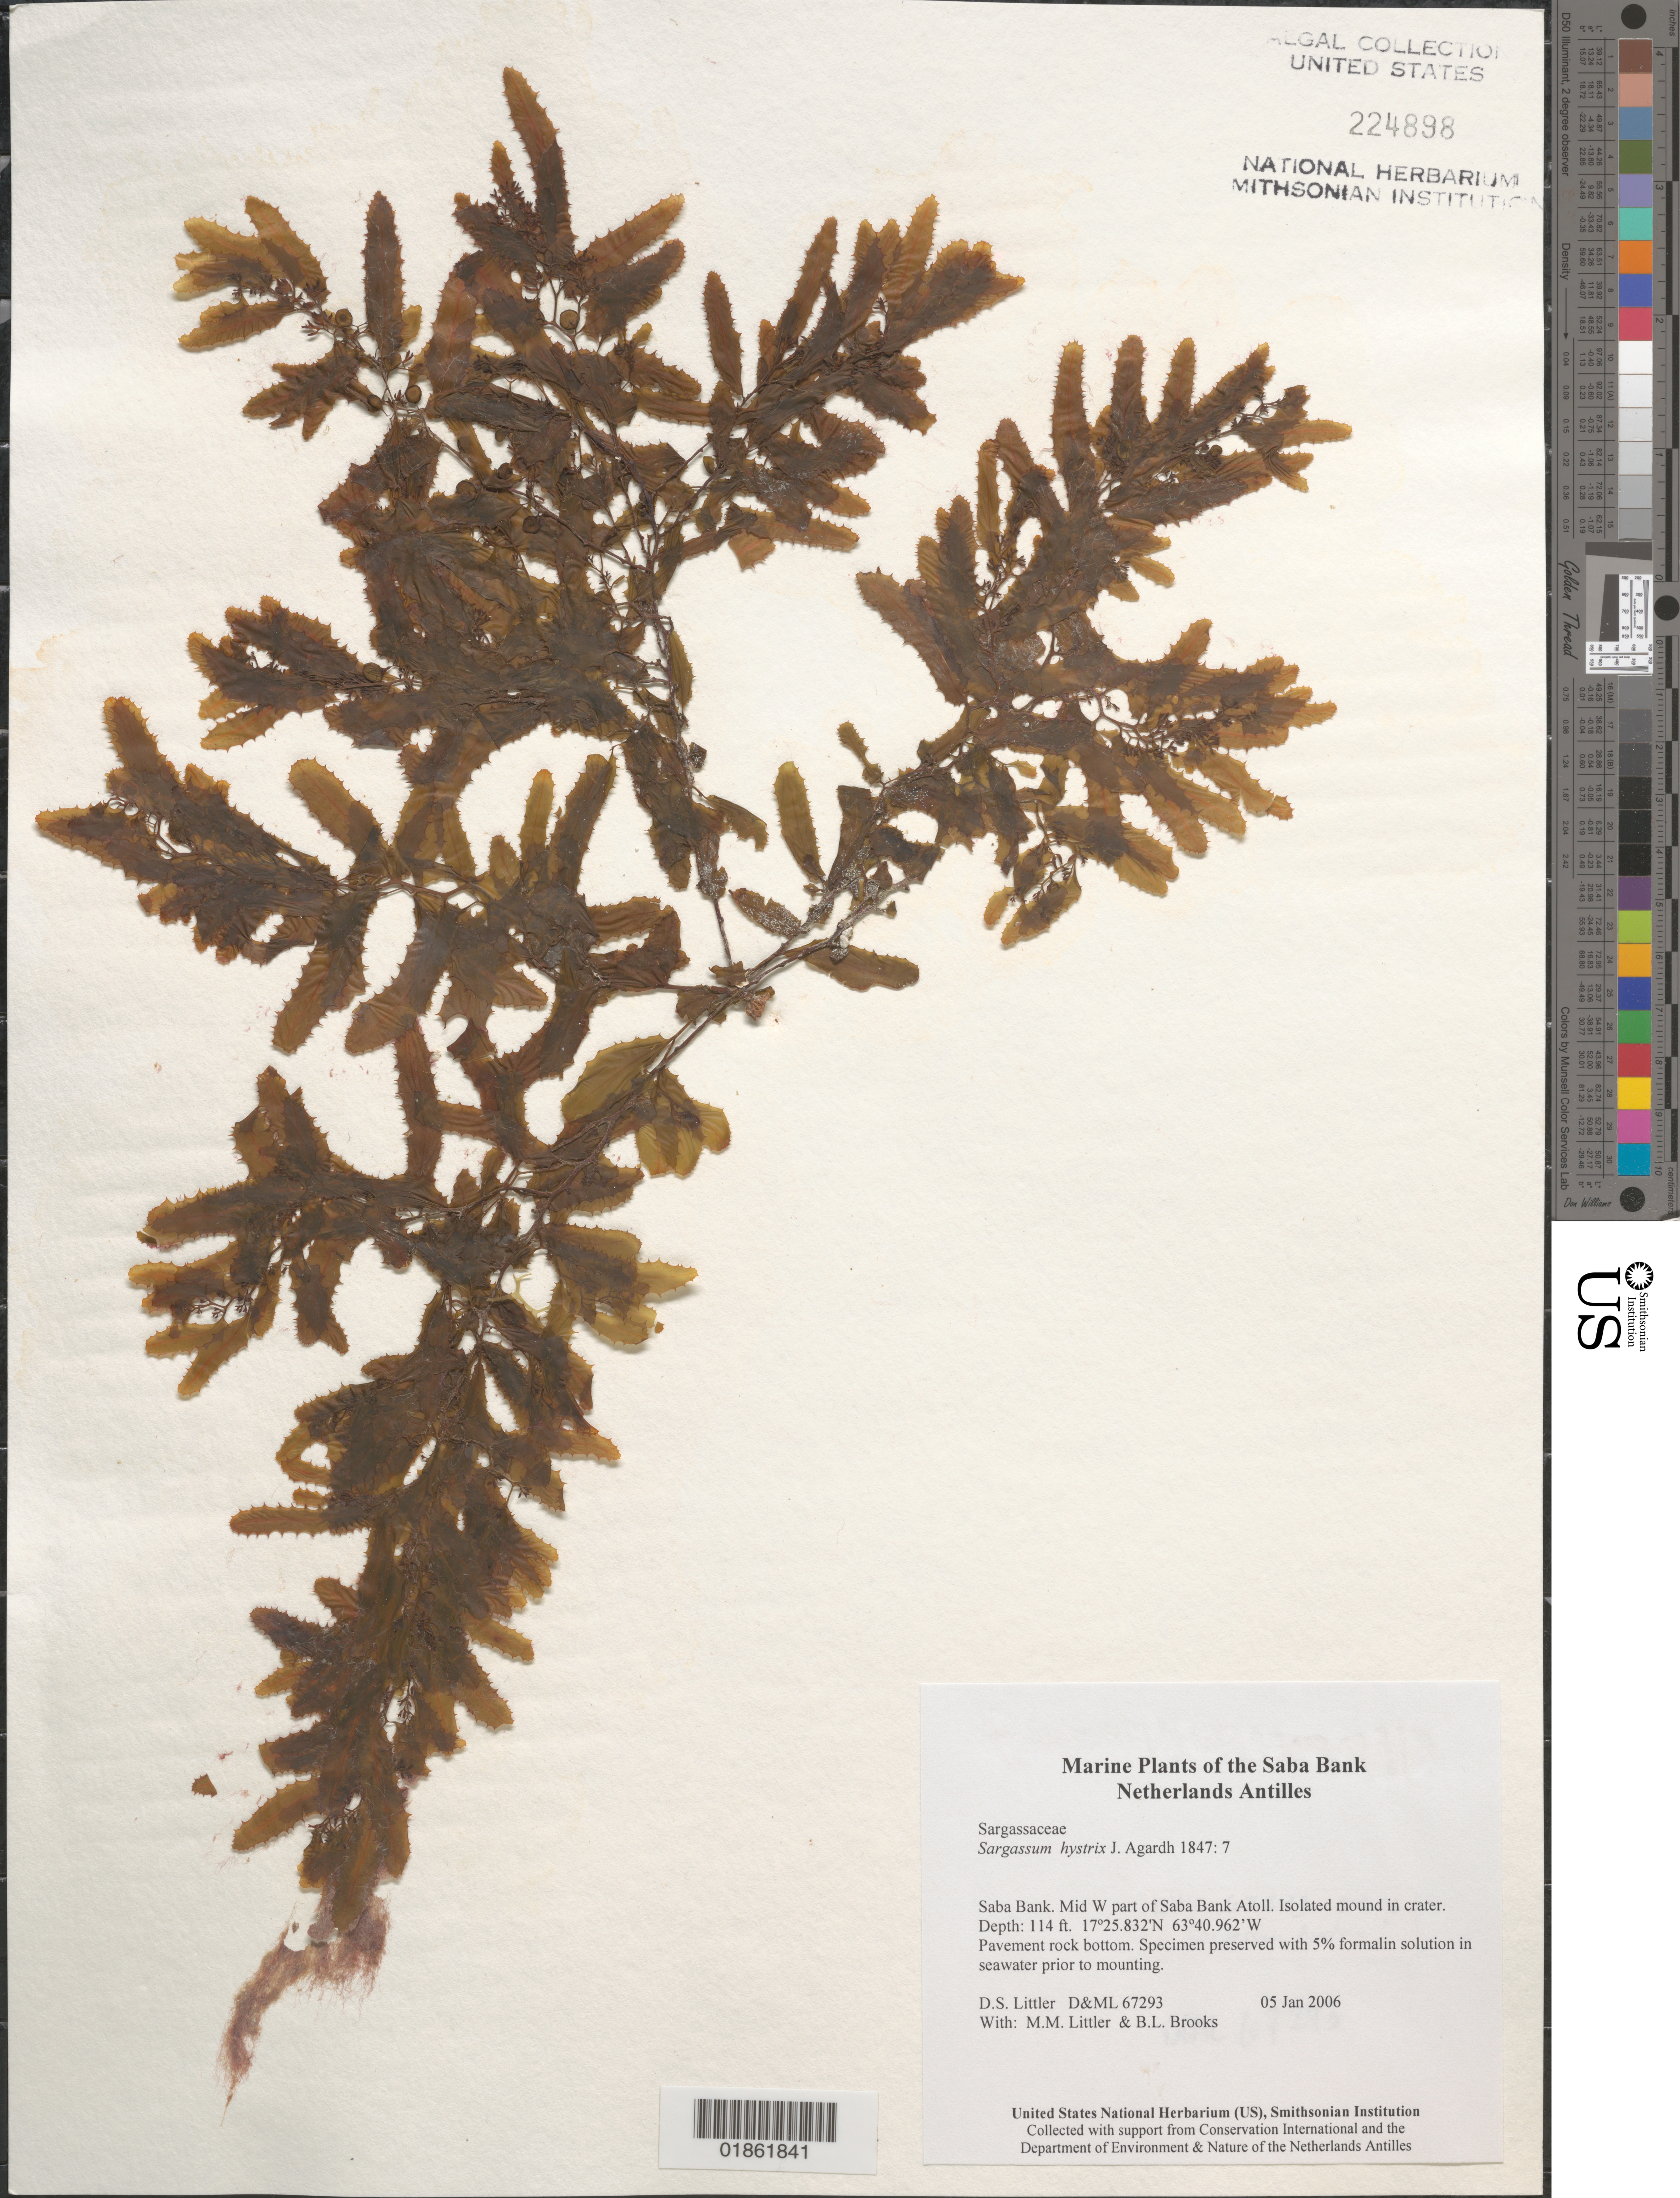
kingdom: Chromista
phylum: Ochrophyta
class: Phaeophyceae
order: Fucales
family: Sargassaceae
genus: Sargassum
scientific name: Sargassum hystrix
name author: J. Agardh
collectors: M. M. Littler, D. S. Littler & B. Brooks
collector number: D&ML 67293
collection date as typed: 05 Jan 2006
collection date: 2006-01-05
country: Netherlands Antilles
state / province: ABC Islands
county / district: Saba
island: Saba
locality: No Name area; mid western part of Saba Bank Atoll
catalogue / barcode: US 224898